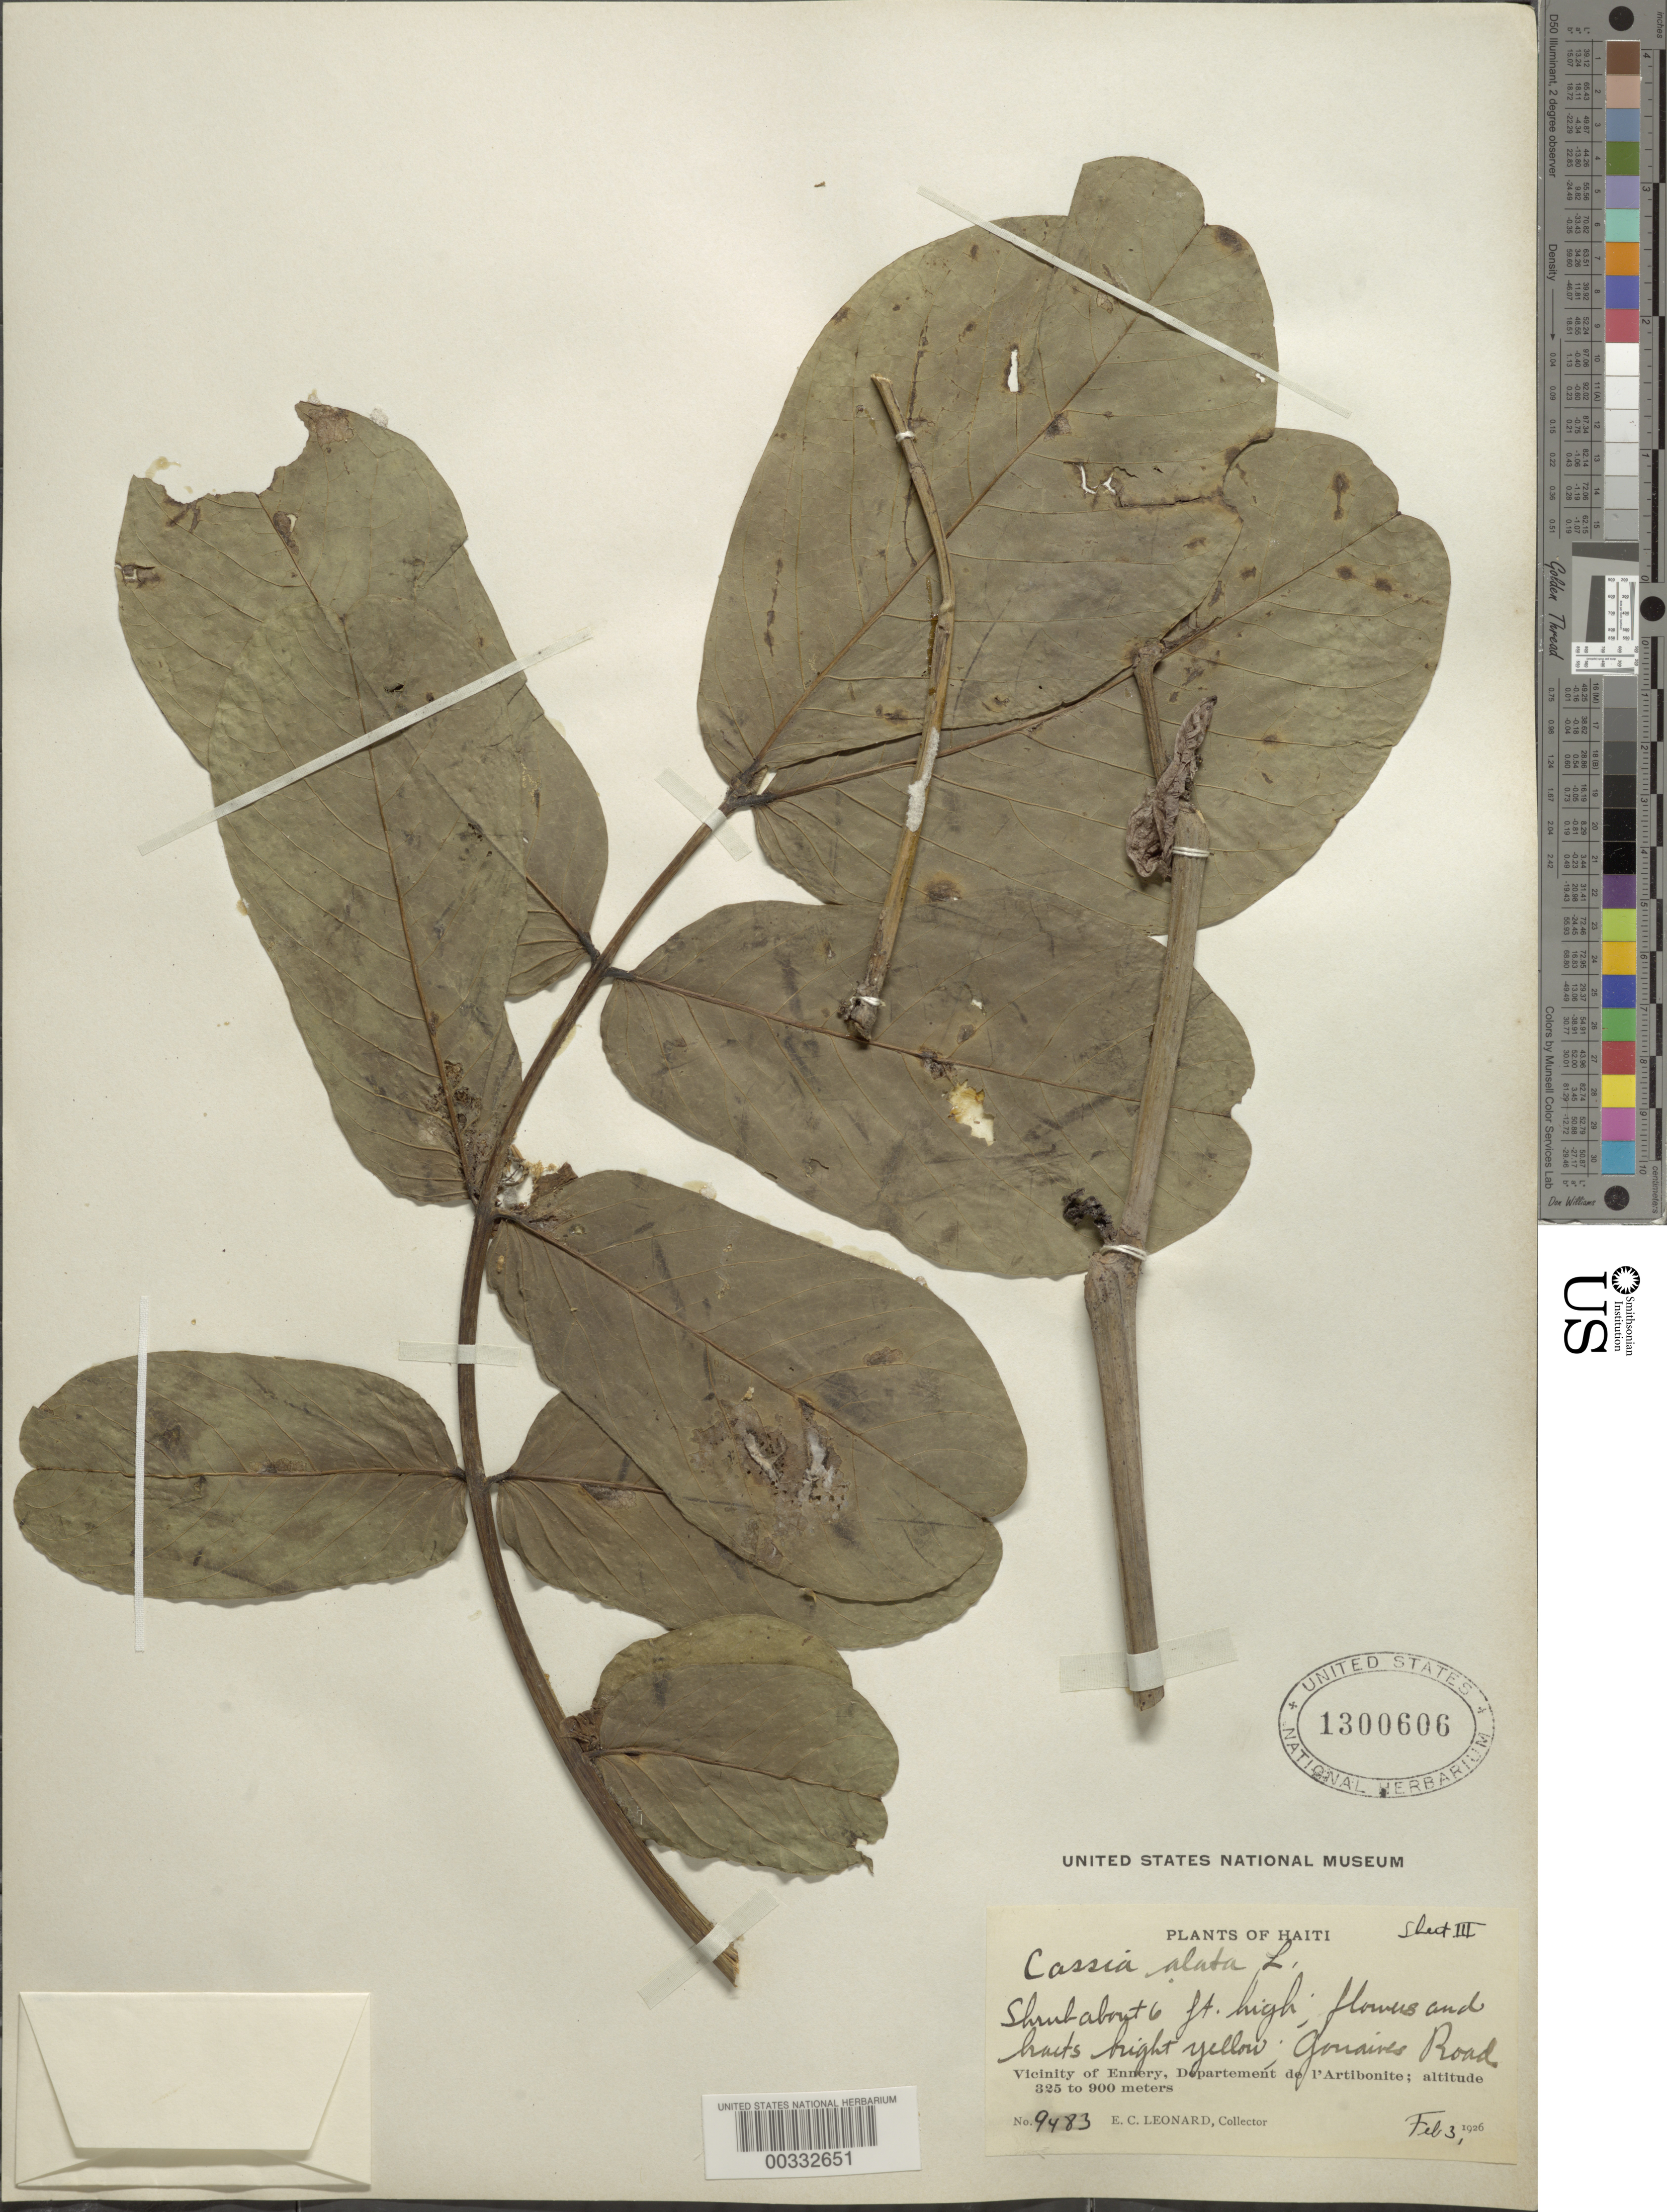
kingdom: Plantae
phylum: Tracheophyta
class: Magnoliopsida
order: Fabales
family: Fabaceae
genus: Senna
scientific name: Senna alata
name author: (L.) Roxb.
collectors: E. C. Leonard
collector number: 9483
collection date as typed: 03 Feb 1926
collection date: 1926-02-03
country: Haiti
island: Hispaniola Island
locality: Jorraives road; vicinity of ennery; dept of l'artibonite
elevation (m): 325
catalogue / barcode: US 1300606